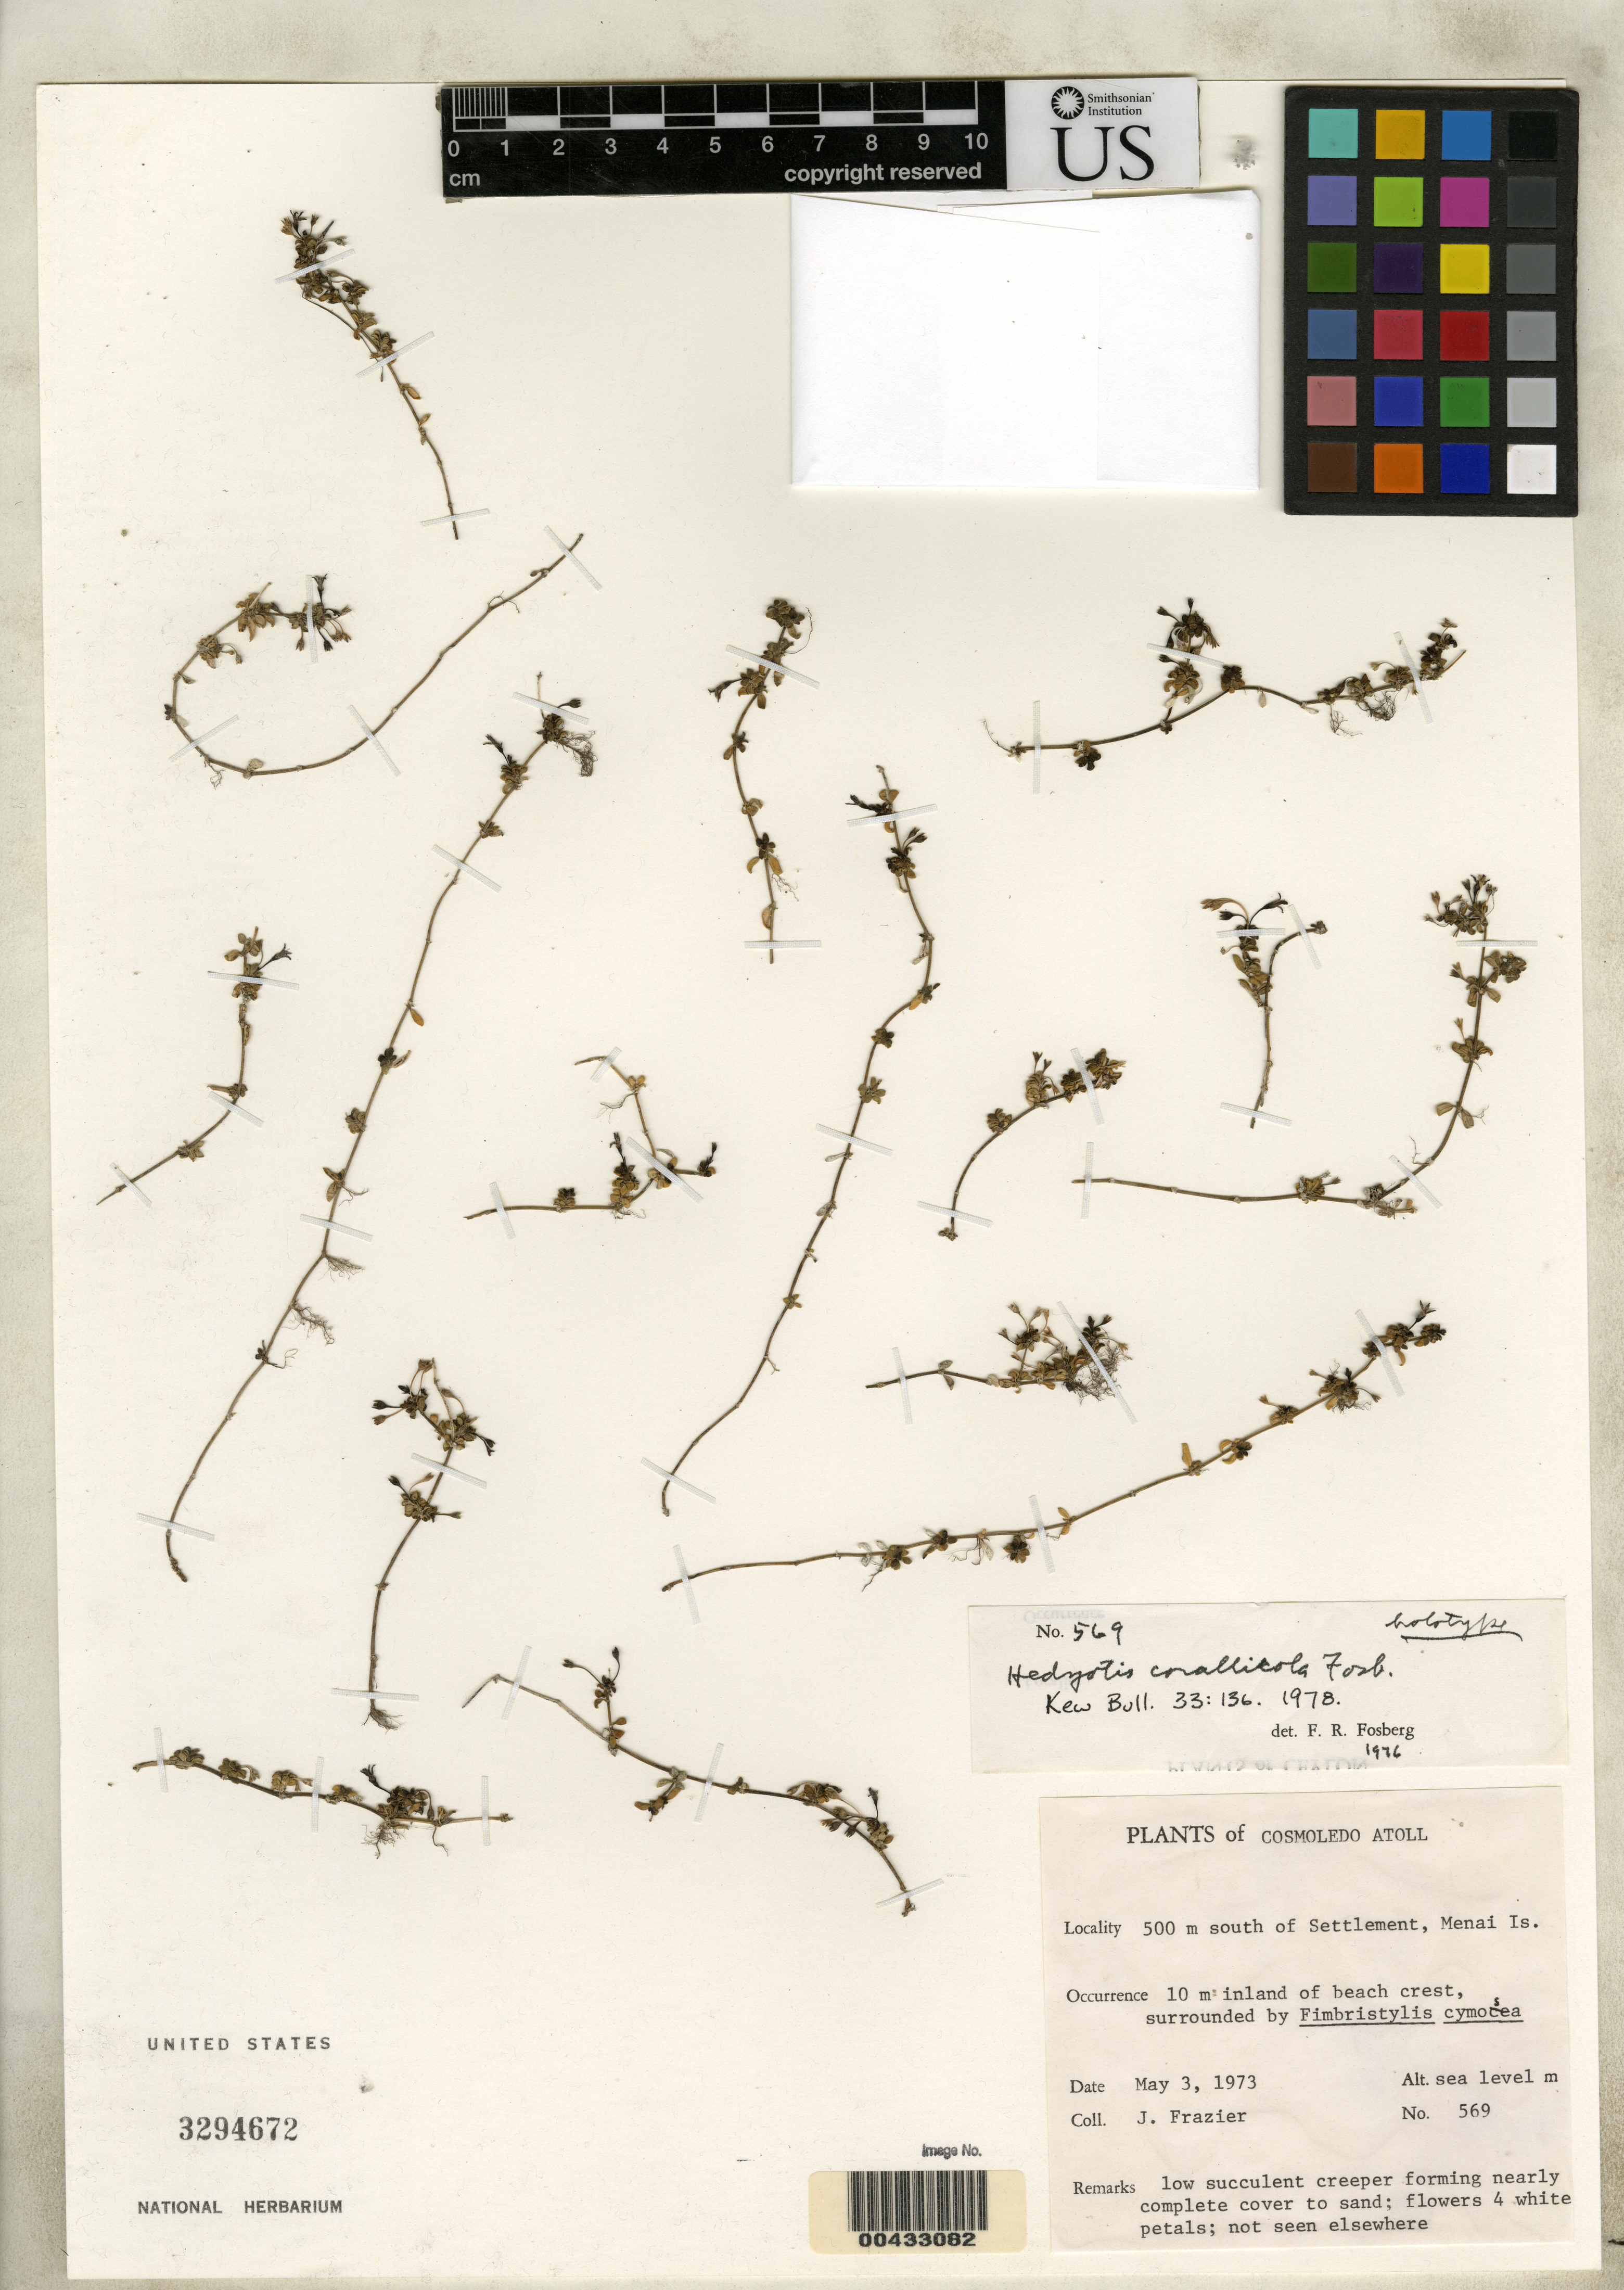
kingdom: Plantae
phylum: Tracheophyta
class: Magnoliopsida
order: Gentianales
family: Rubiaceae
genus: Hedyotis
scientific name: Hedyotis corallicola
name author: Fosberg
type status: Holotype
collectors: J. Frazier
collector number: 569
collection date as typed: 03 May 1973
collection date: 1973-05-03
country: Seychelles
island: Cosmoledo Atoll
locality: Menai Islet, 500 m inland of beach crest.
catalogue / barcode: US 3294672